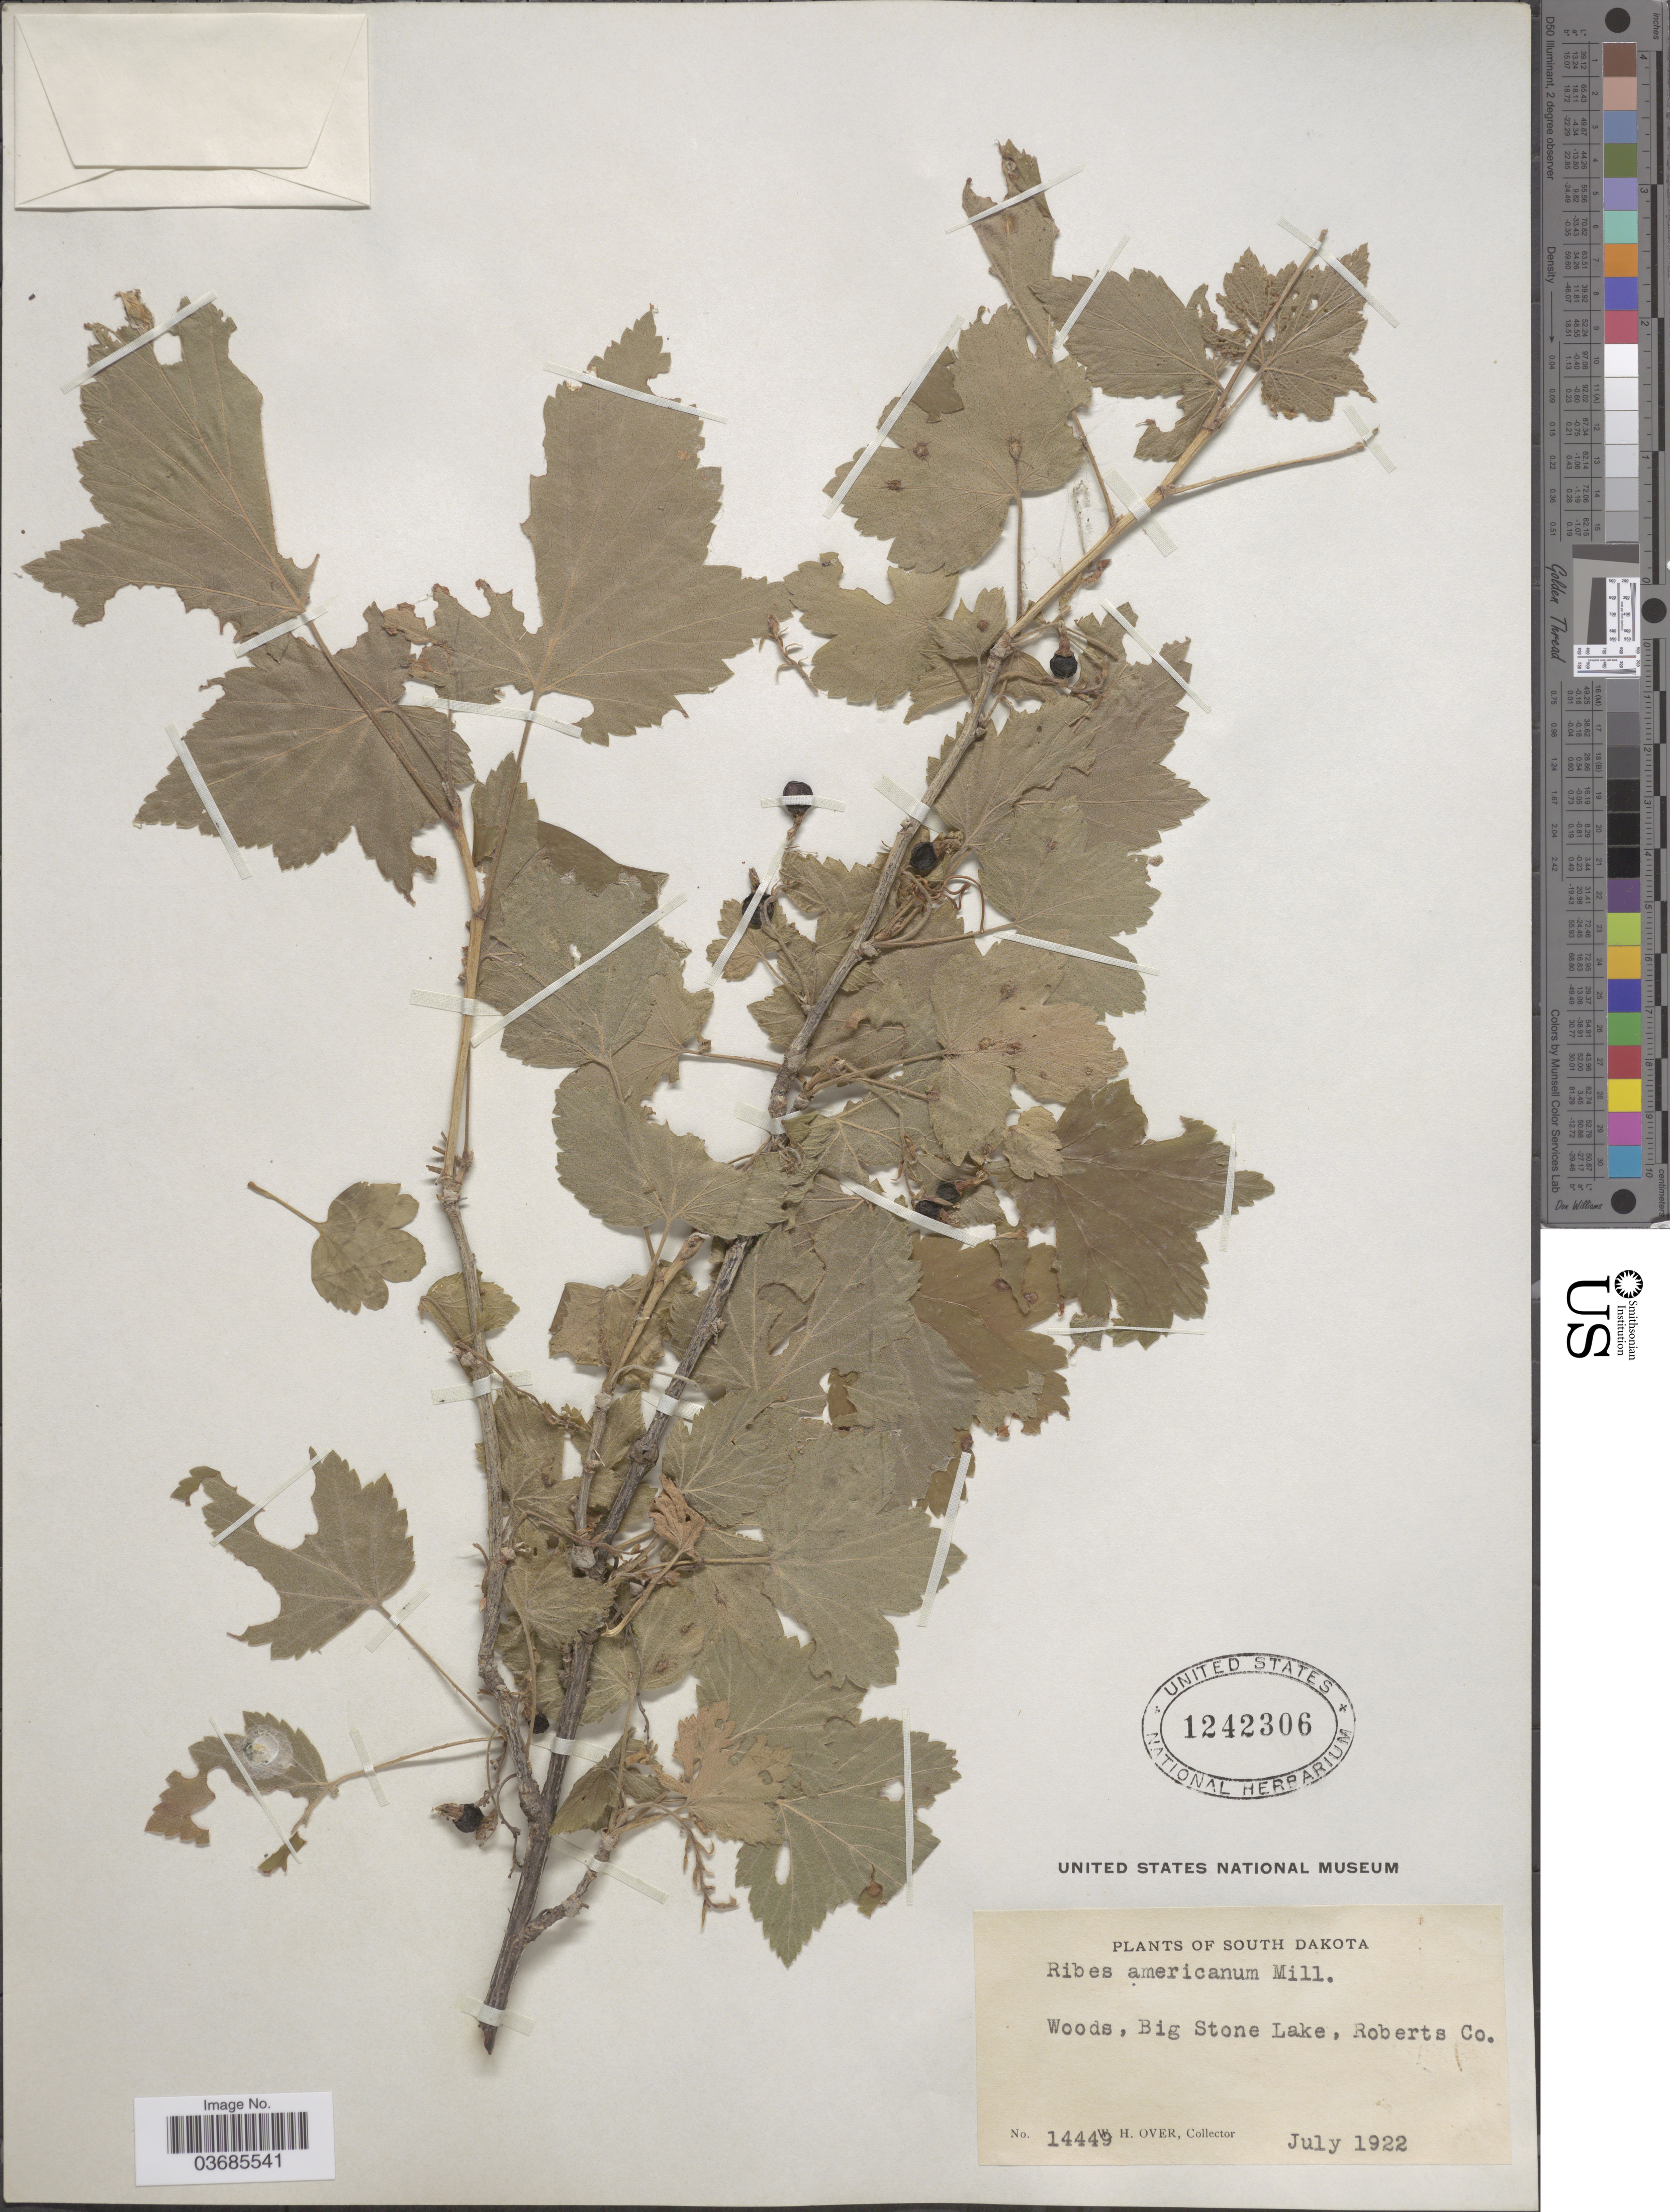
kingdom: Plantae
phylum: Tracheophyta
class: Magnoliopsida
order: Saxifragales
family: Grossulariaceae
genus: Ribes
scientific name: Ribes americanum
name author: Mill.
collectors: W. Over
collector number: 14449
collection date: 1922-07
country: United States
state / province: South Dakota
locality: Woods, Big Stone Lake, Roberts Co.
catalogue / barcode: US 1242306